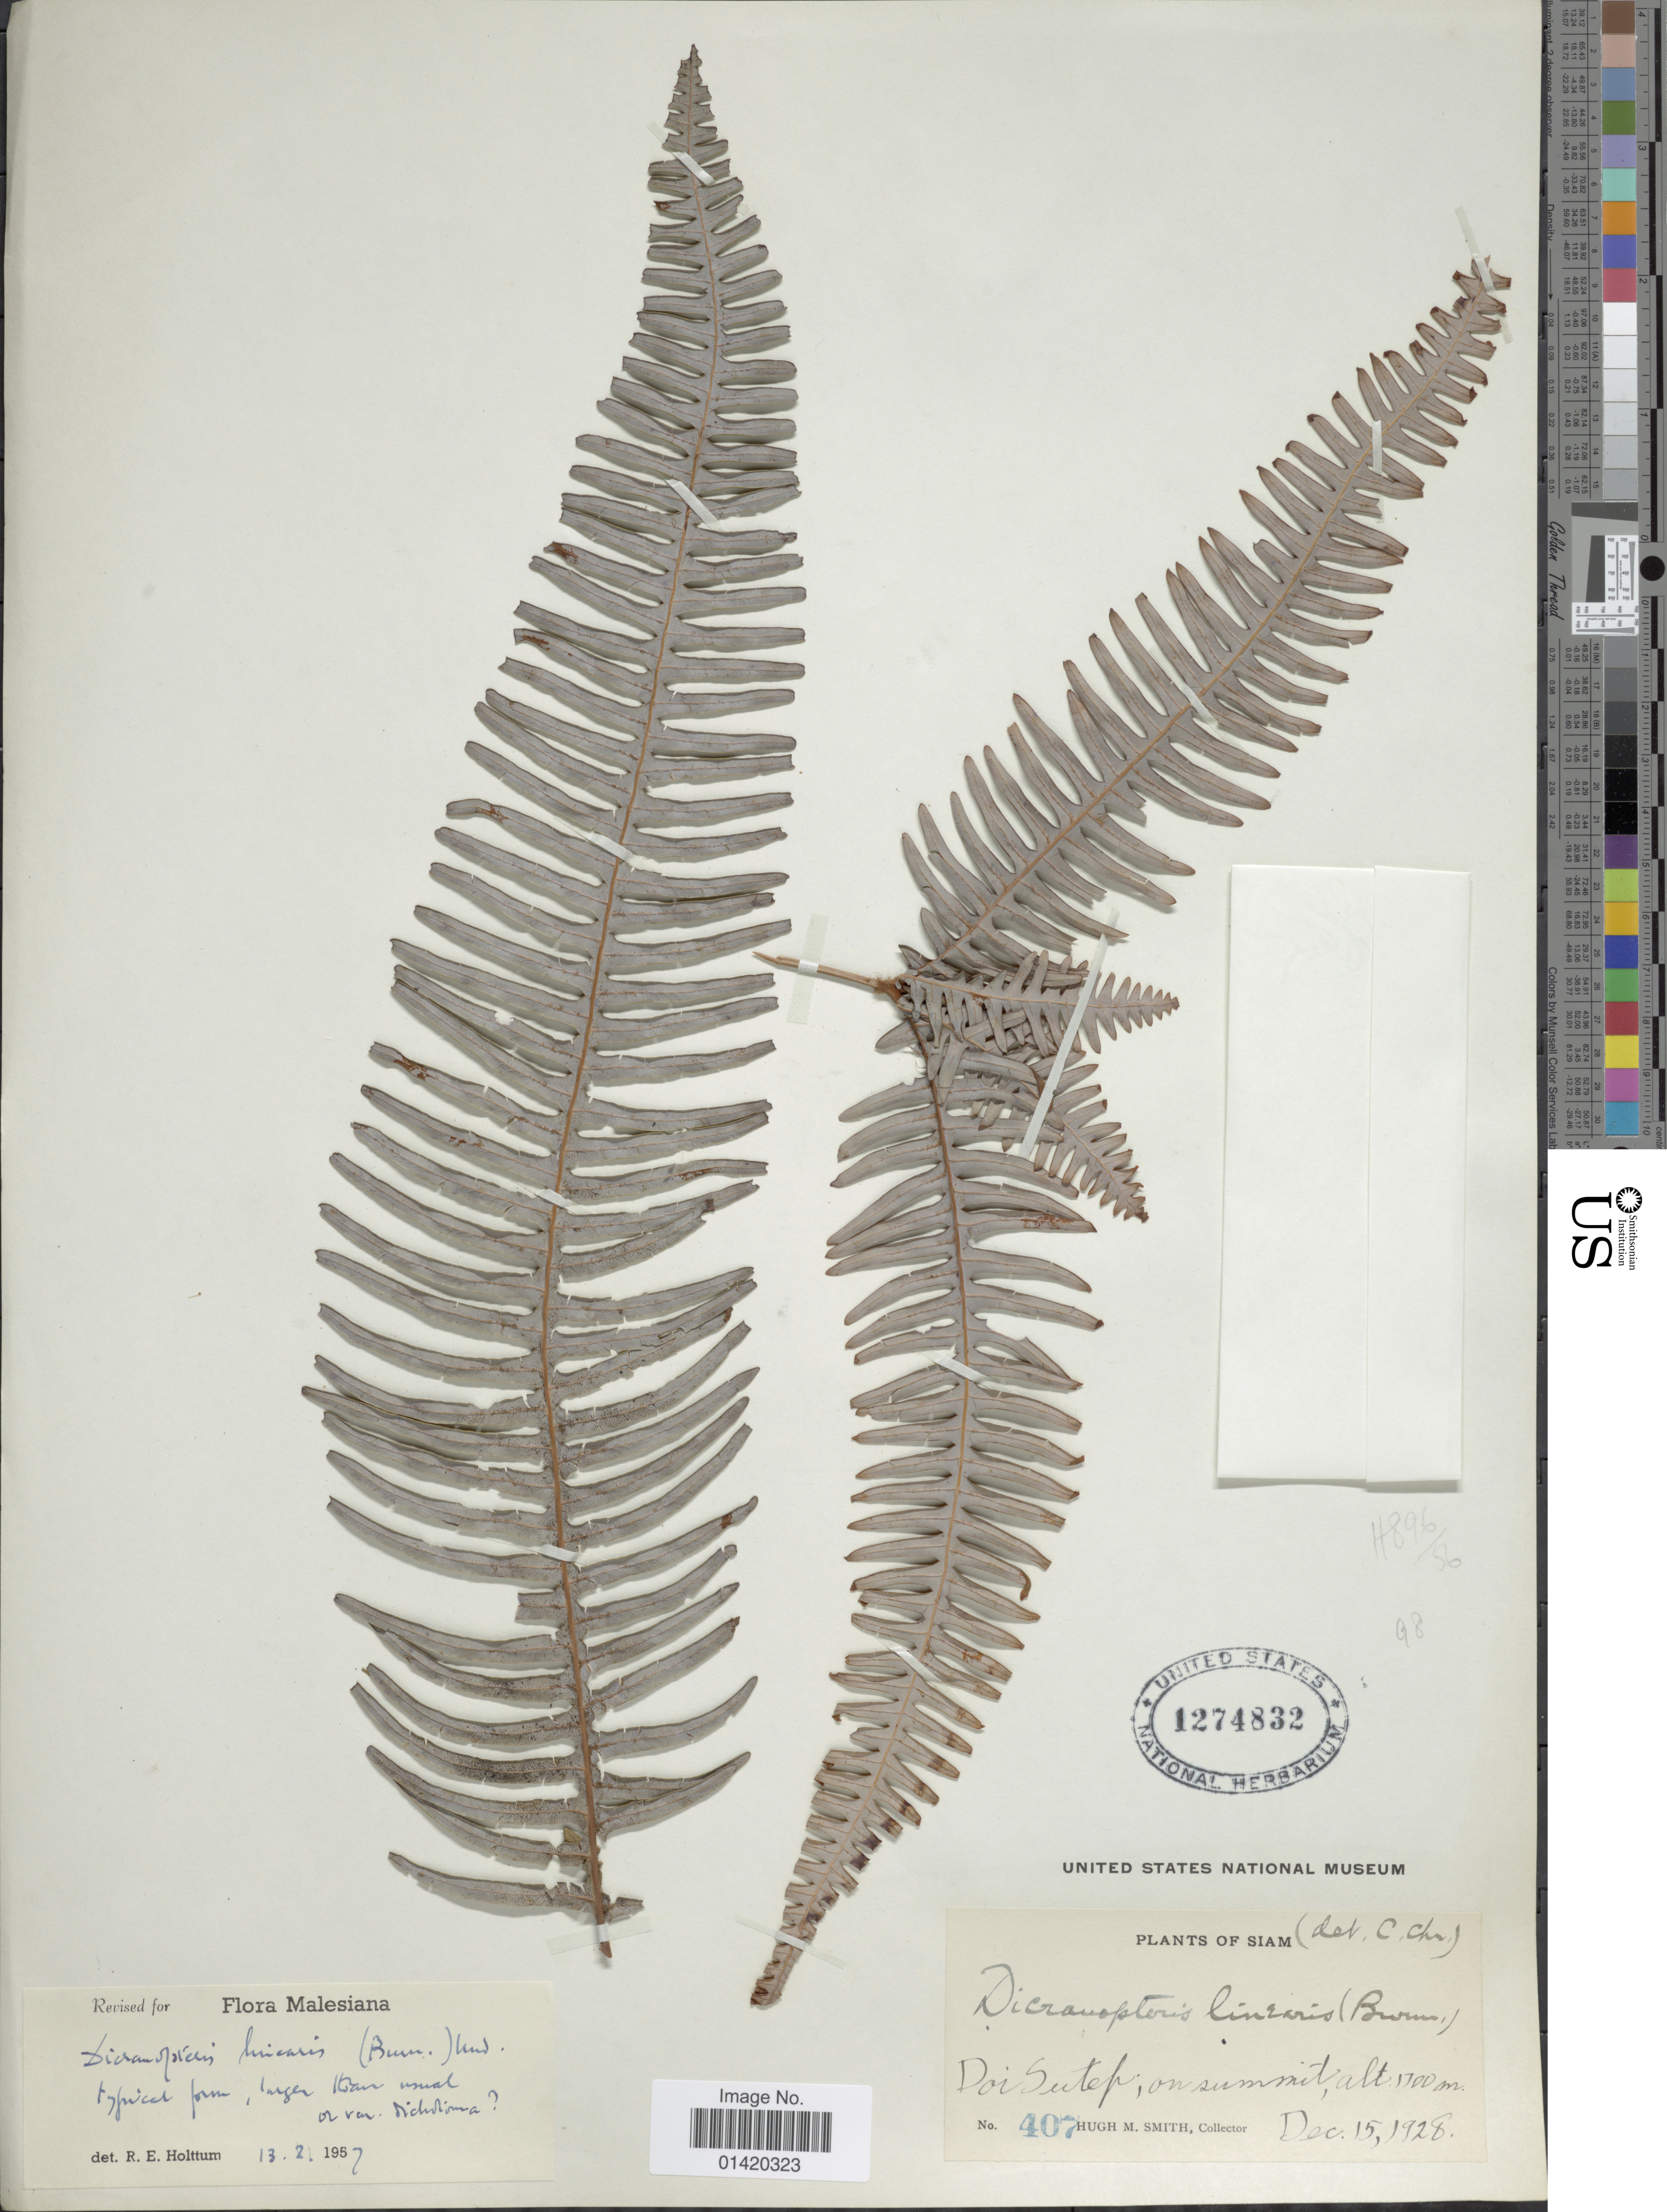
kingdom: Plantae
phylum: Tracheophyta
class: Polypodiopsida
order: Gleicheniales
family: Gleicheniaceae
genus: Dicranopteris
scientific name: Dicranopteris linearis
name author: (Burm. f.) Underw.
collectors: H. M. Smith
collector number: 407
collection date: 1928-12-15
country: Thailand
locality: Siam, Doi Sutep, on summit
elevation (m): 1700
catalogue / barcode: US 1274832